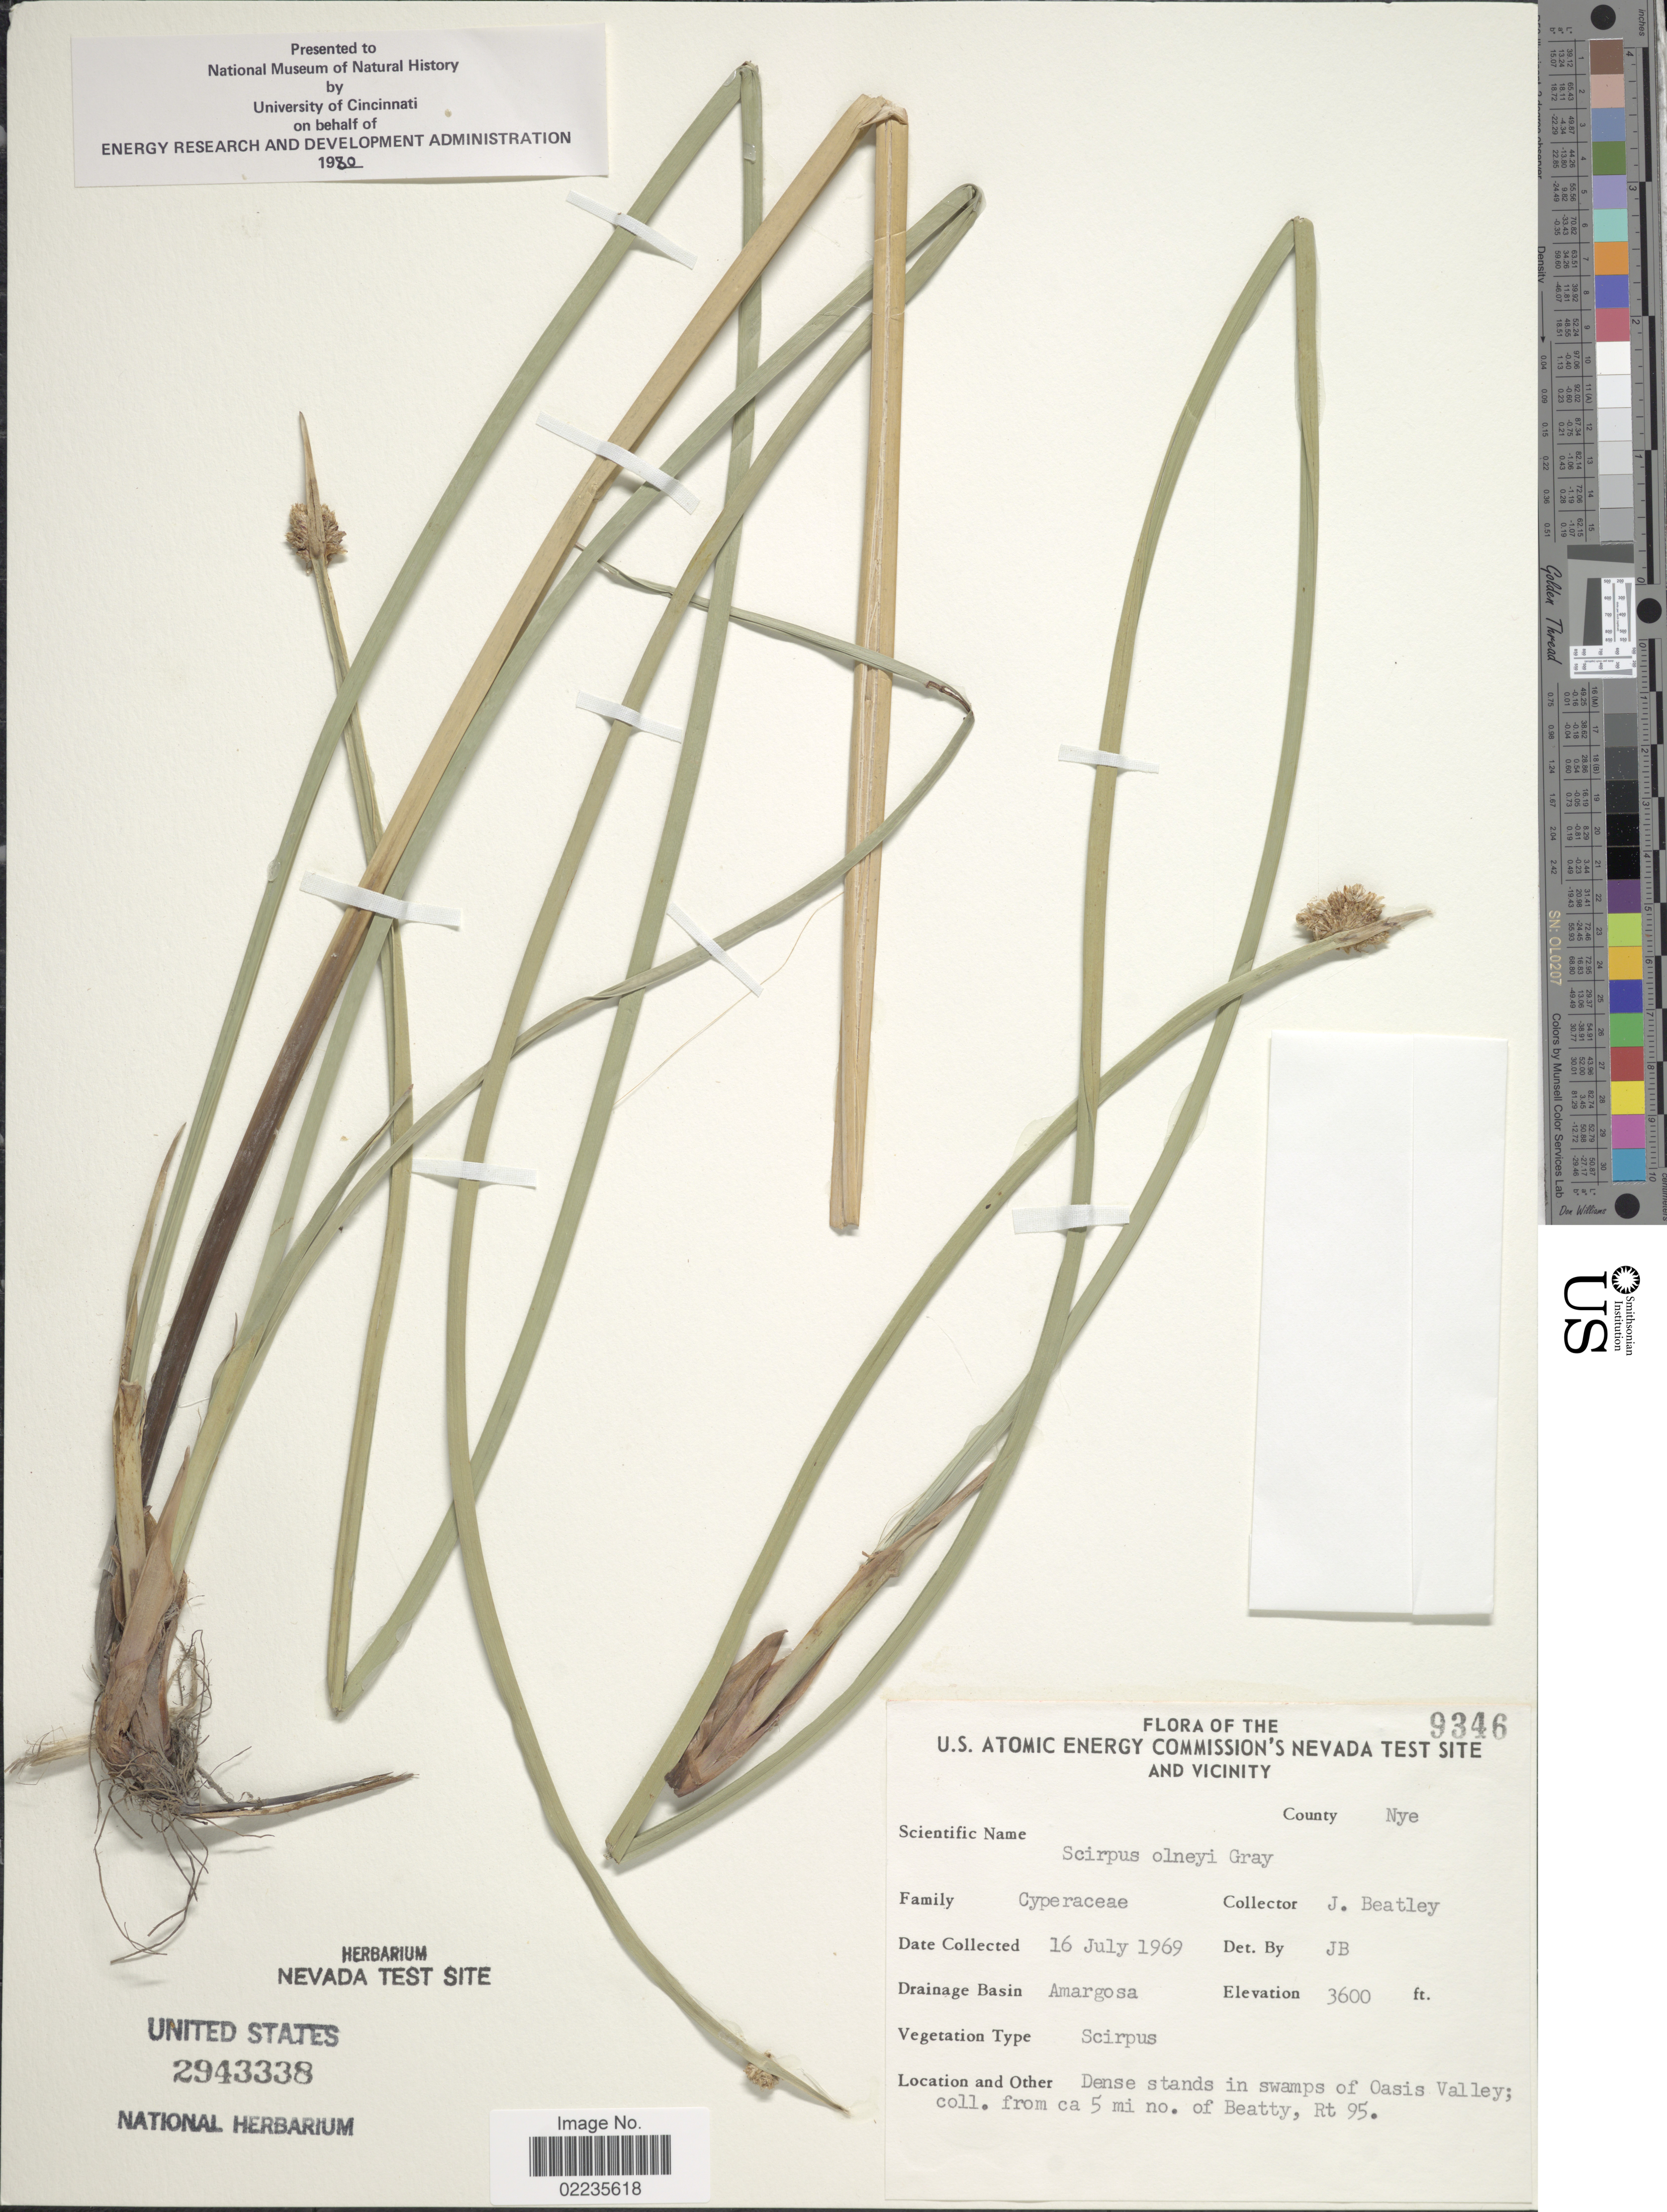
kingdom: Plantae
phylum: Tracheophyta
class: Liliopsida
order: Poales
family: Cyperaceae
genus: Schoenoplectus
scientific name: Schoenoplectus americanus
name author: (Pers.) Volkart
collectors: J. C. Beatley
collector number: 9346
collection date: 1969-07-16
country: United States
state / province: Nevada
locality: U.S. Atomic Energy Commission's Nevada Test Site and Vicinity, Drainage Basin Amargosa, Dense stands in swamps of Oasis Valley coll. from 5 mi no, of Beatty, Rt. 95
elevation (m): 1097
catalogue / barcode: US 2943338